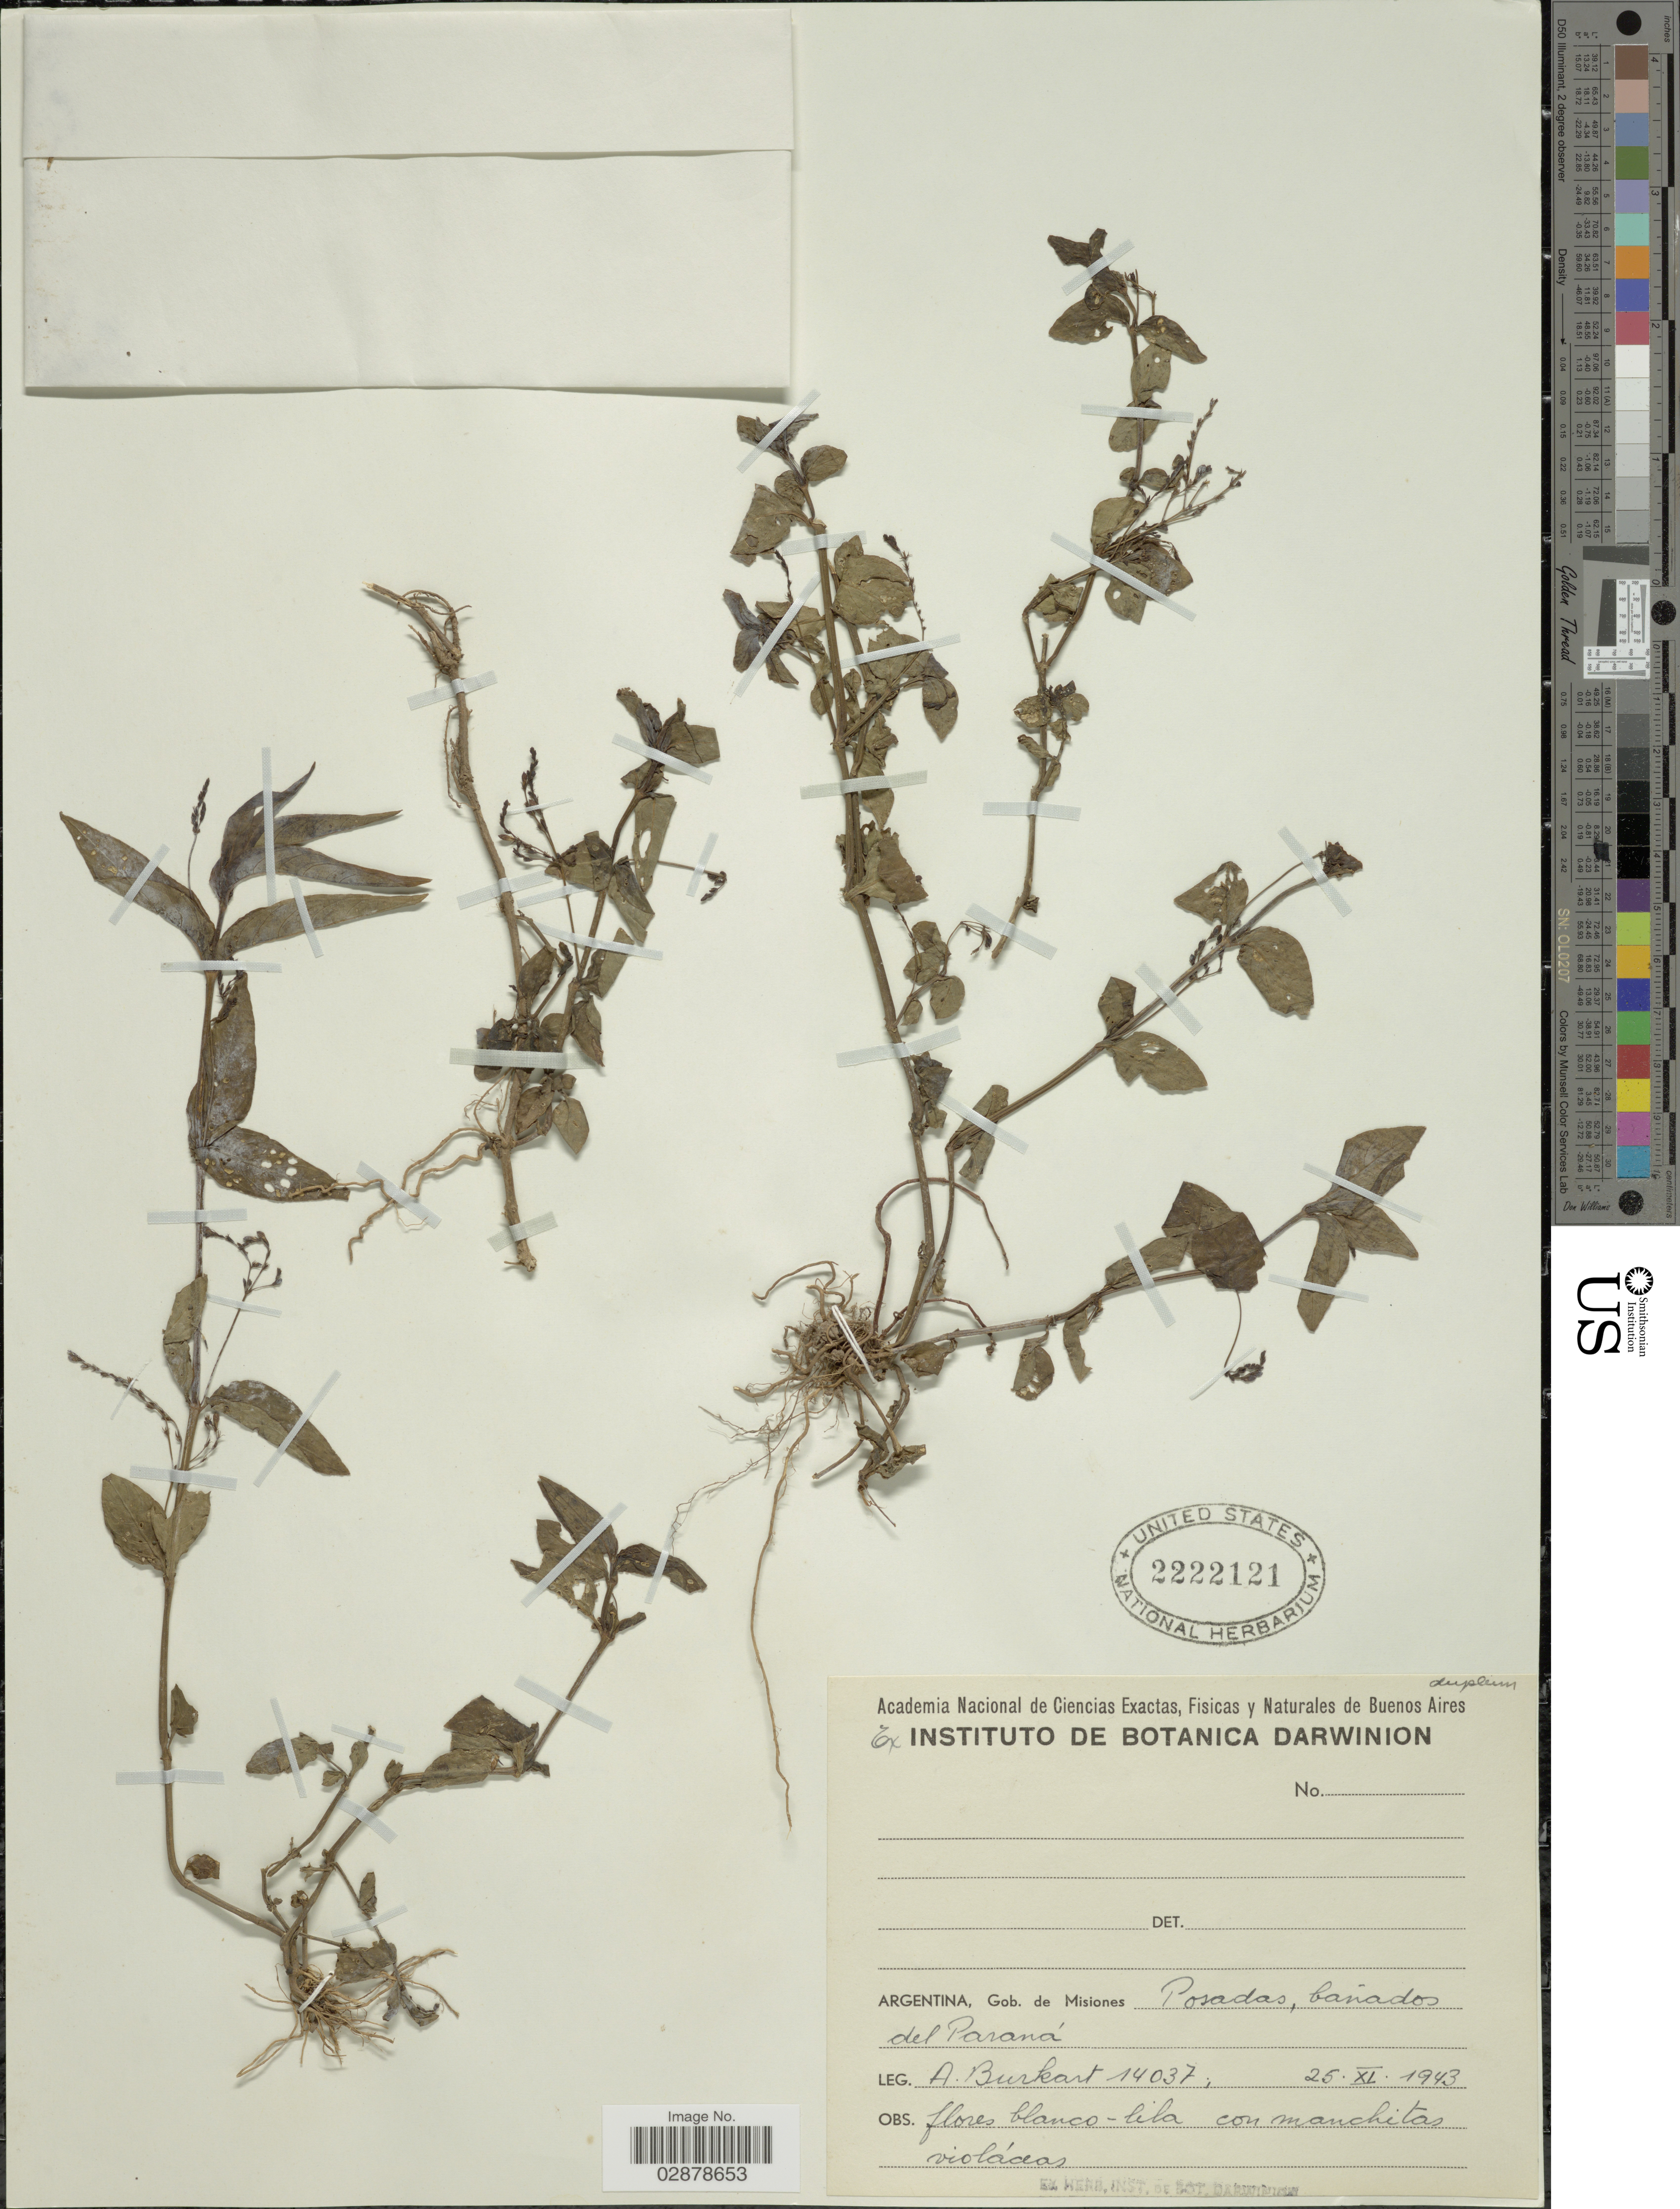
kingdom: Plantae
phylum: Tracheophyta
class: Magnoliopsida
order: Lamiales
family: Acanthaceae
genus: Justicia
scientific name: Justicia comata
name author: (L.) Lam.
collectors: A. E. Burkart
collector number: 14037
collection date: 1943-11-25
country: Argentina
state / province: Misiones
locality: Gob. de Misiones, Posadas, banados del Paraná.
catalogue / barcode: US 2222121